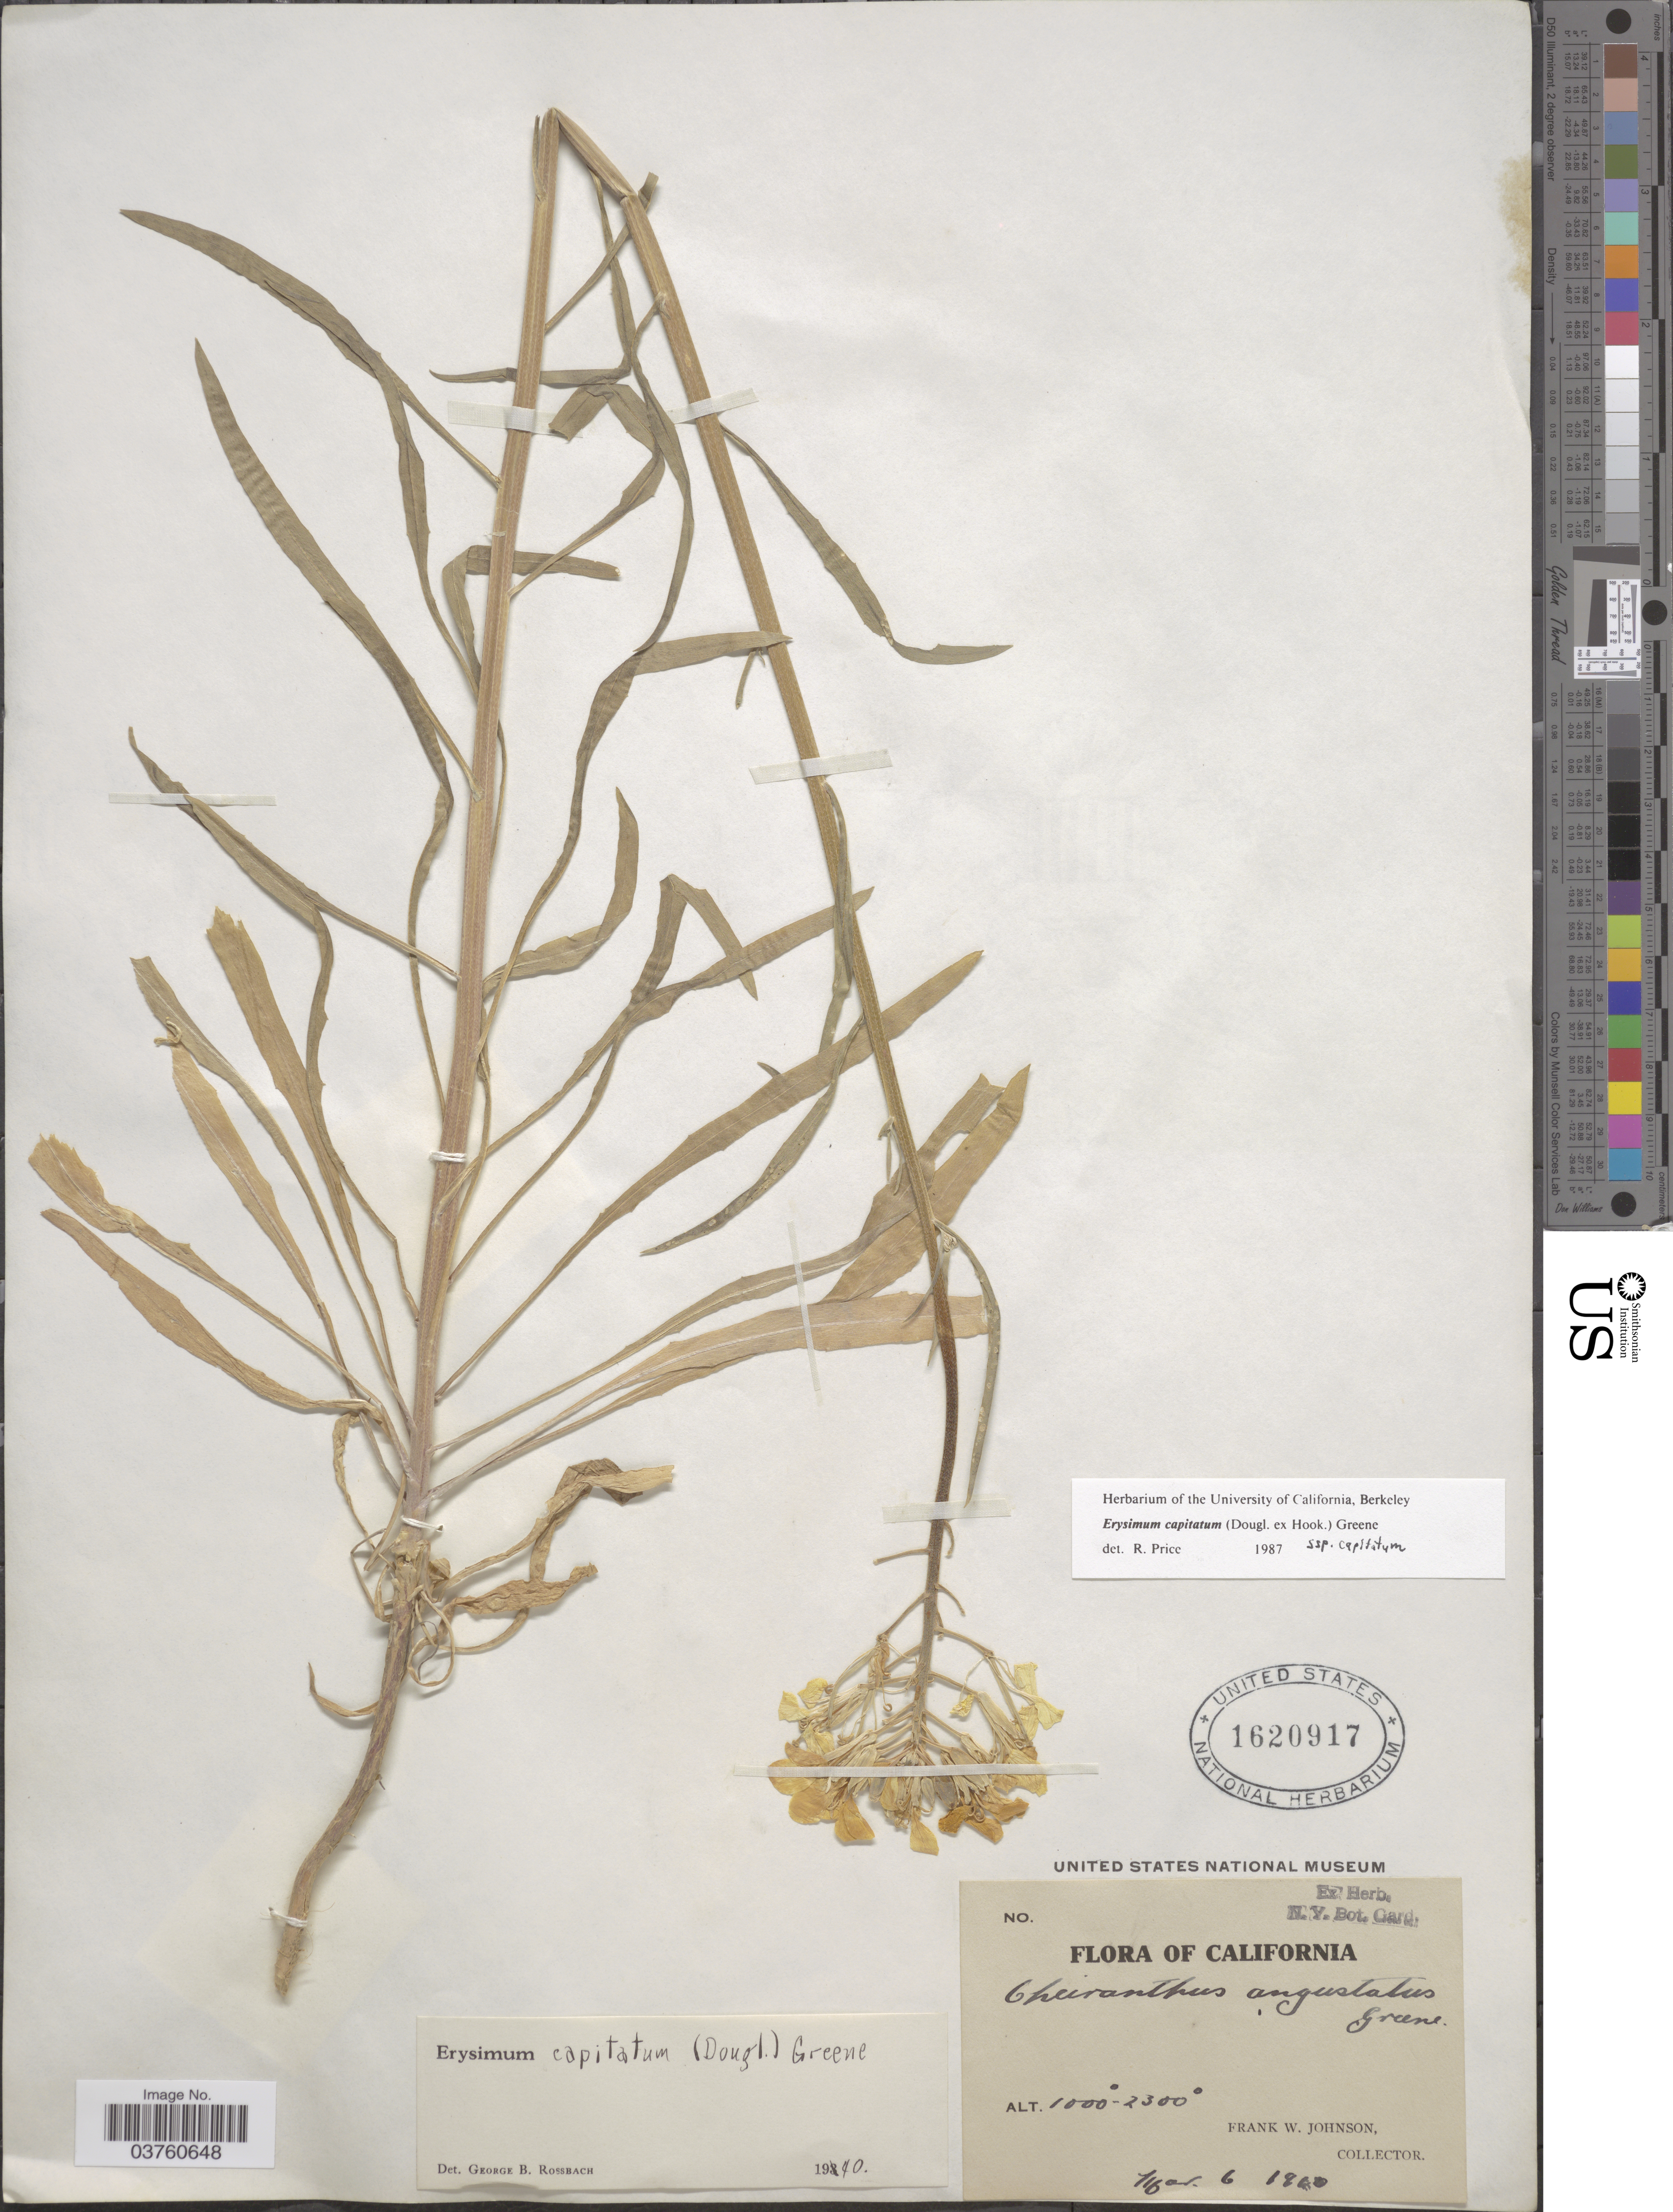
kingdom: Plantae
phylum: Tracheophyta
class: Magnoliopsida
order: Brassicales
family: Brassicaceae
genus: Erysimum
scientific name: Erysimum capitatum subsp. capitatum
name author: (Douglas ex Hook.) Greene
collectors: F. W. Johnson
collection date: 1940-03-06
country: United States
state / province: California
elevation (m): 305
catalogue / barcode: US 1620917